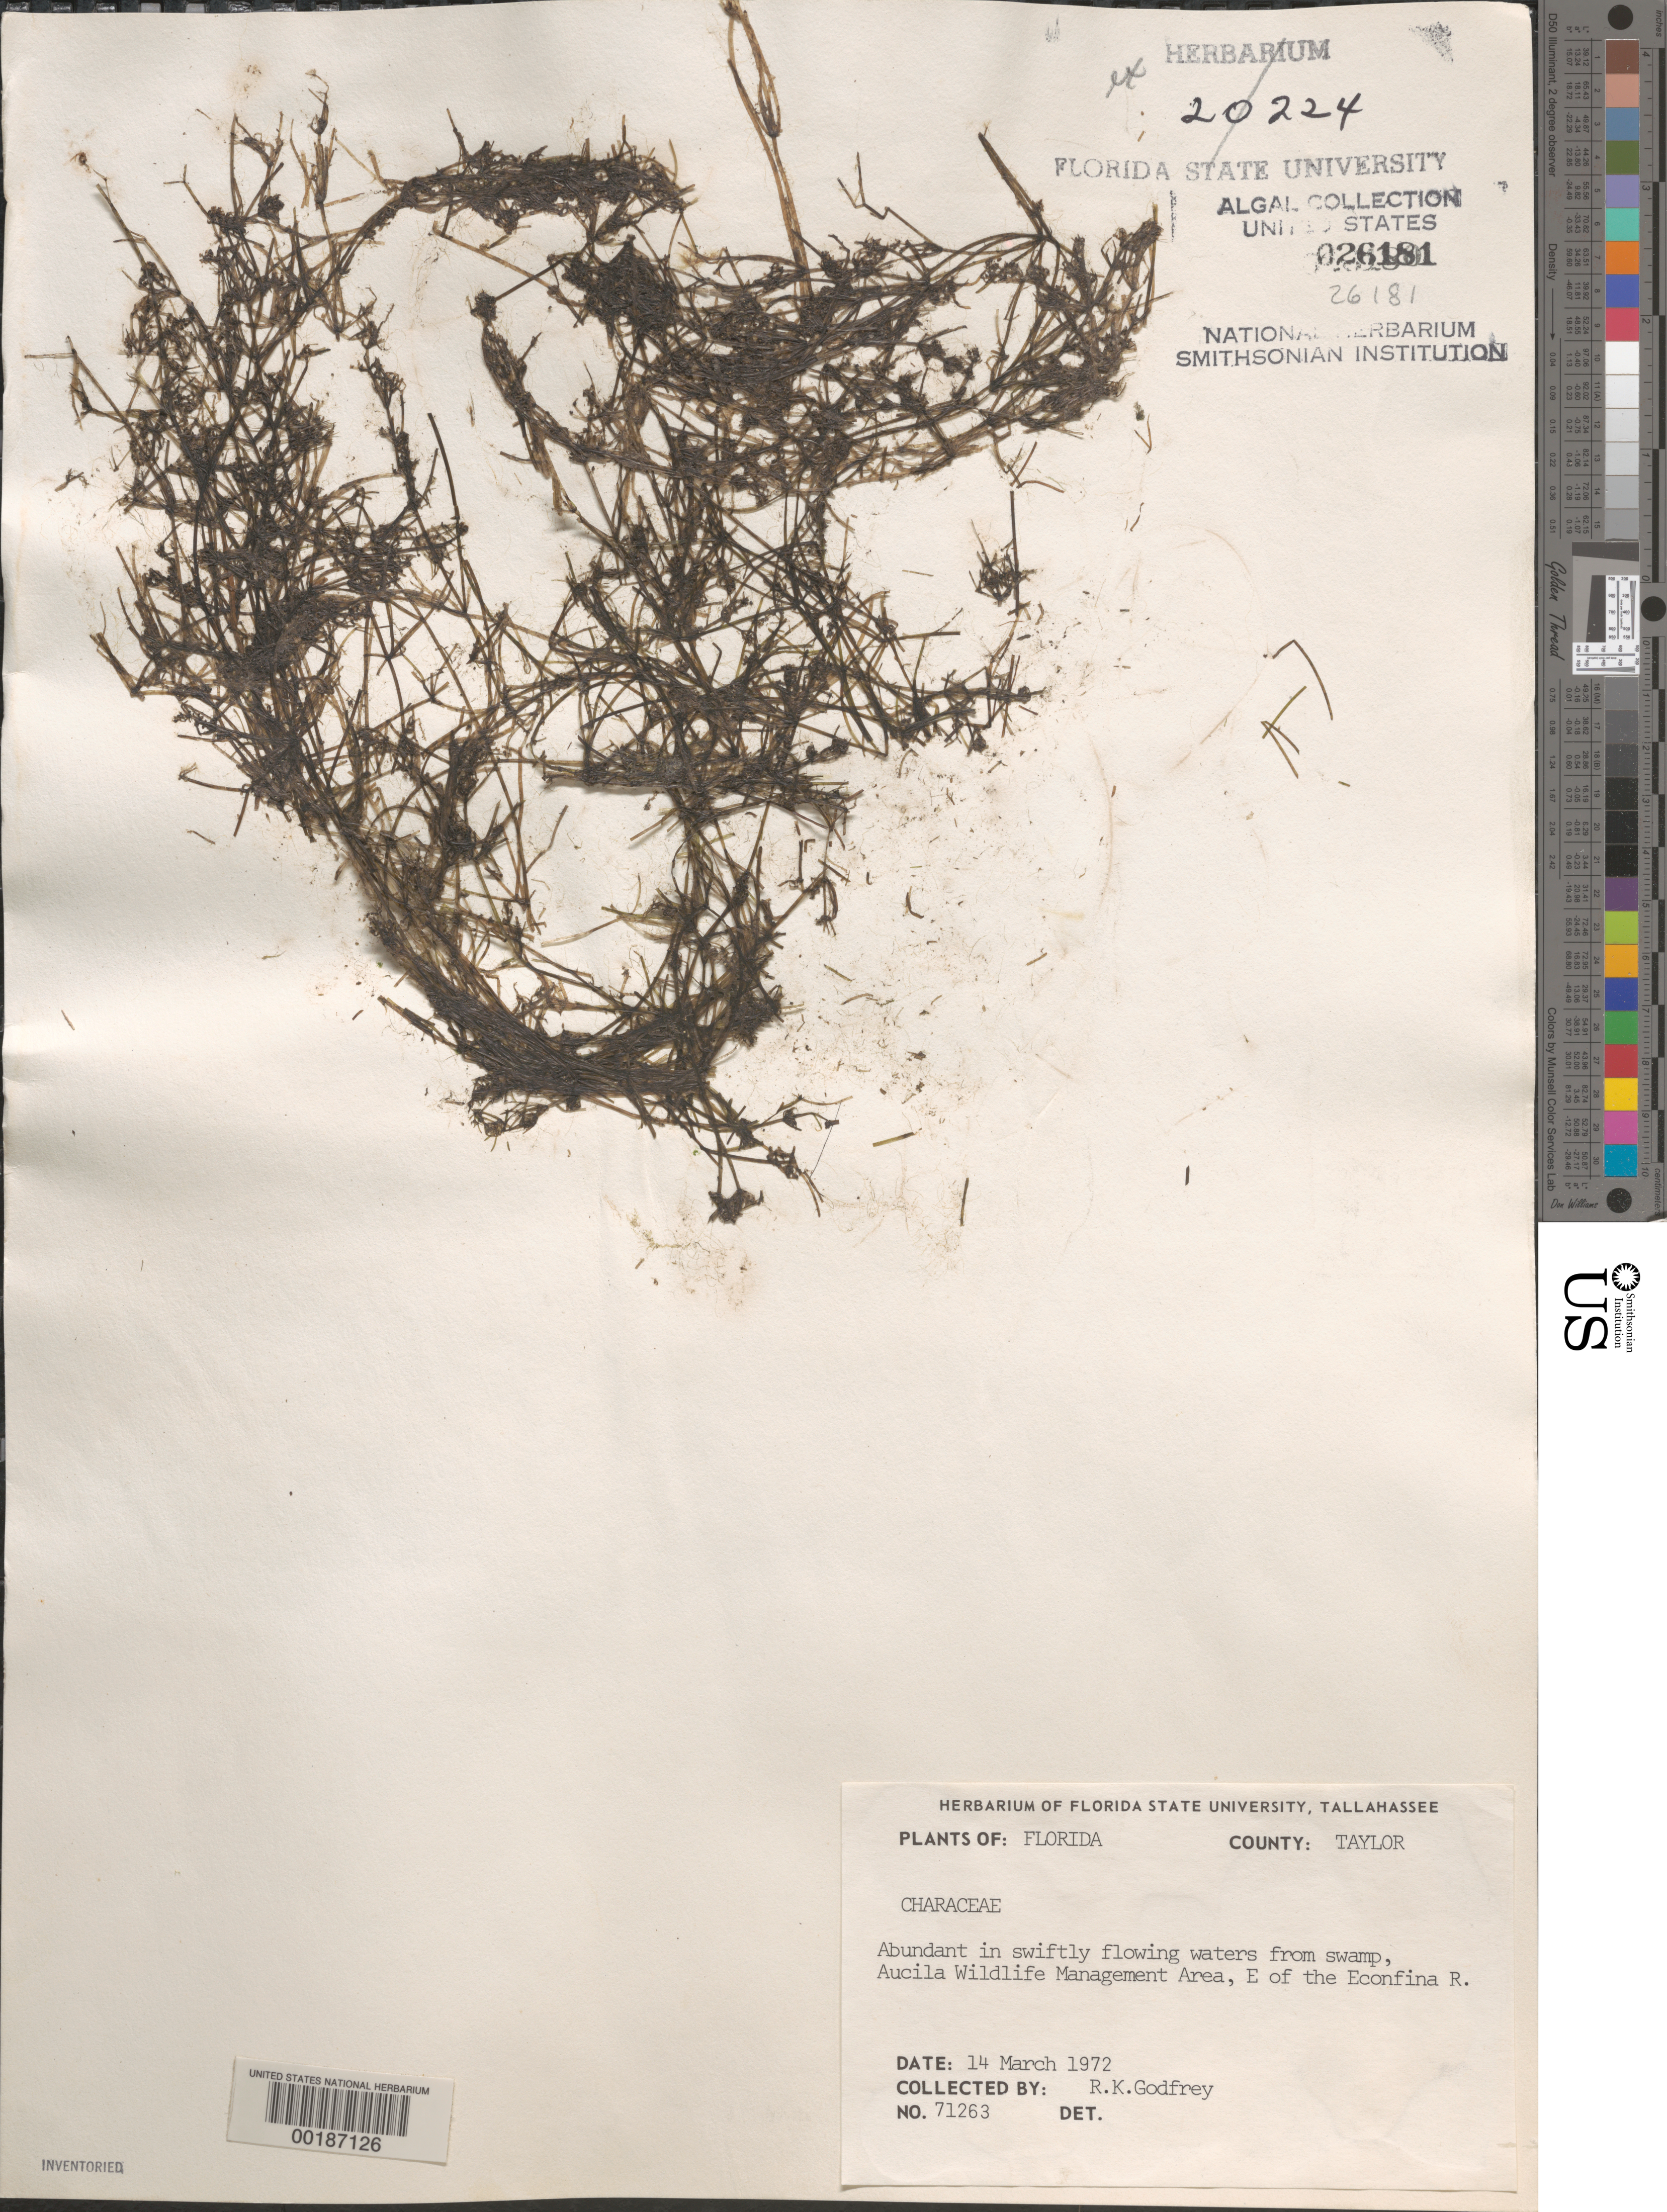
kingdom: Plantae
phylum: Charophyta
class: Charophyceae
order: Charales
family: Characeae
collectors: R. K. Godfrey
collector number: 71263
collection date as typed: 14 Mar 1972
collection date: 1972-03-14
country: United States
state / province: Florida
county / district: Taylor County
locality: Aucila Wildlife Management Area, east of Econfina River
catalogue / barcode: US 26181